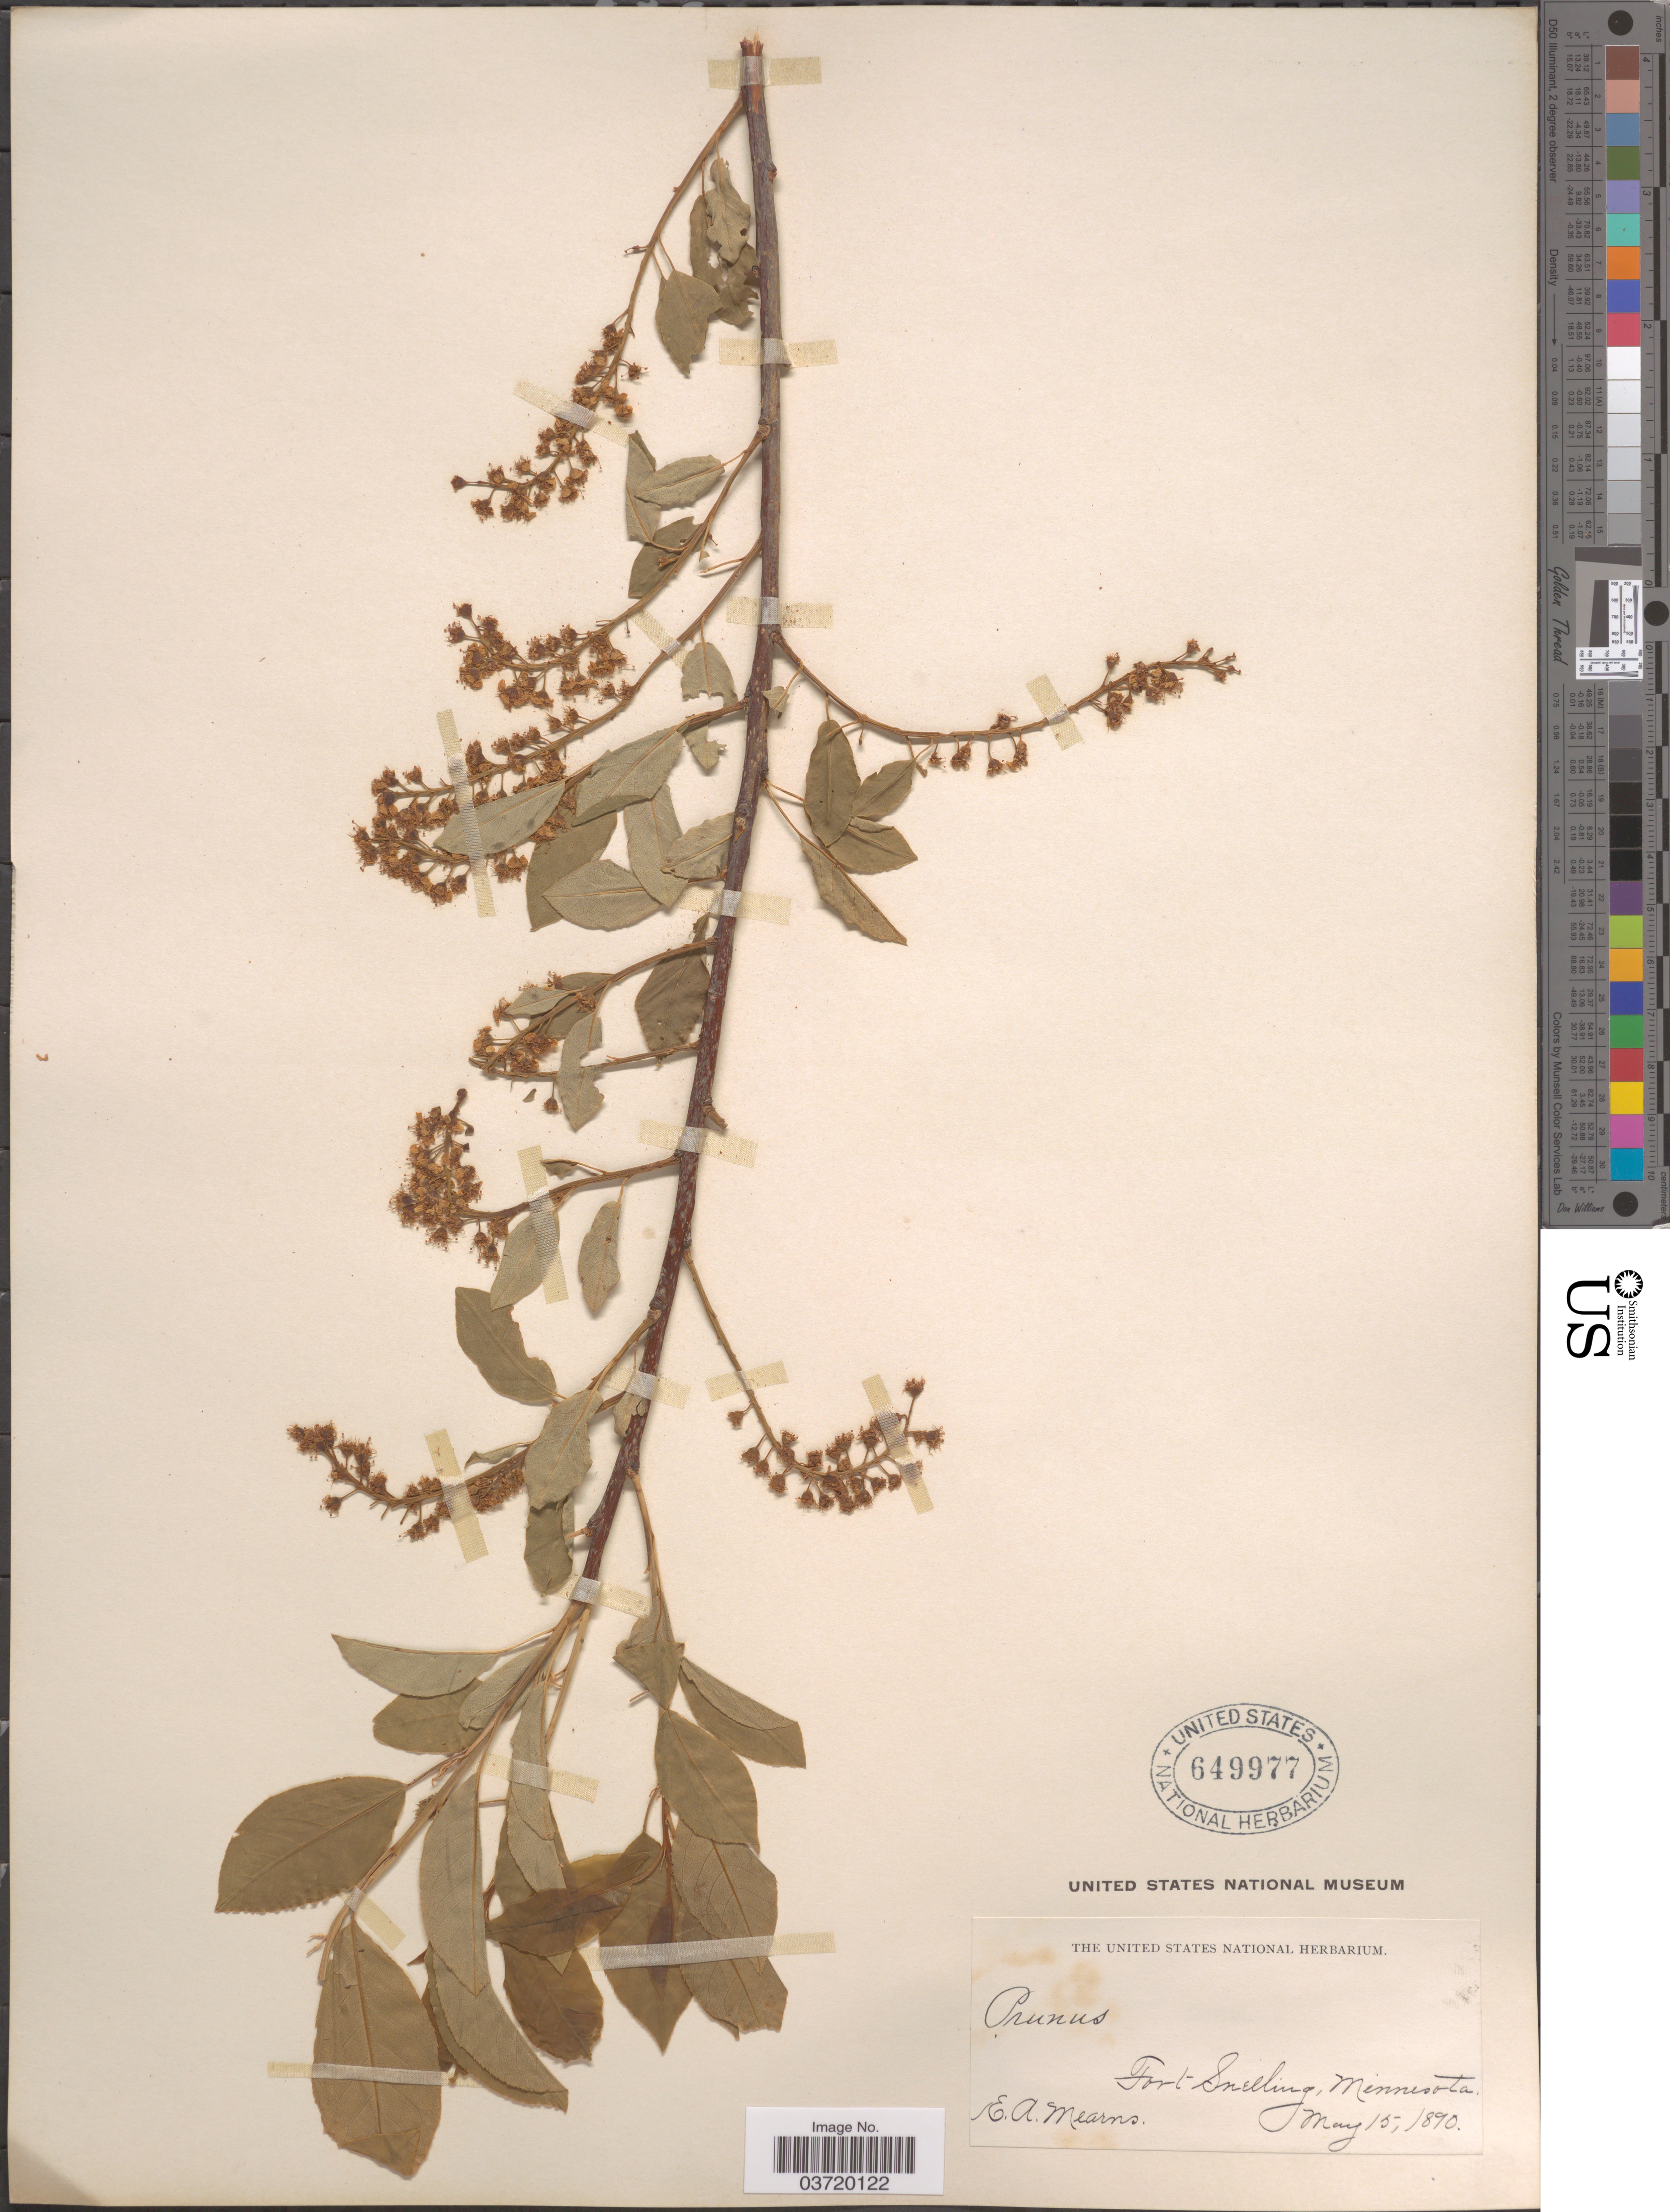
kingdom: Plantae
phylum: Tracheophyta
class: Magnoliopsida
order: Rosales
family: Rosaceae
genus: Prunus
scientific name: Prunus sp.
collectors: E. A. Mearns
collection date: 1890-05-15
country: United States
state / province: Minnesota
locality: Fort Snelling.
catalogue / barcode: US 649977